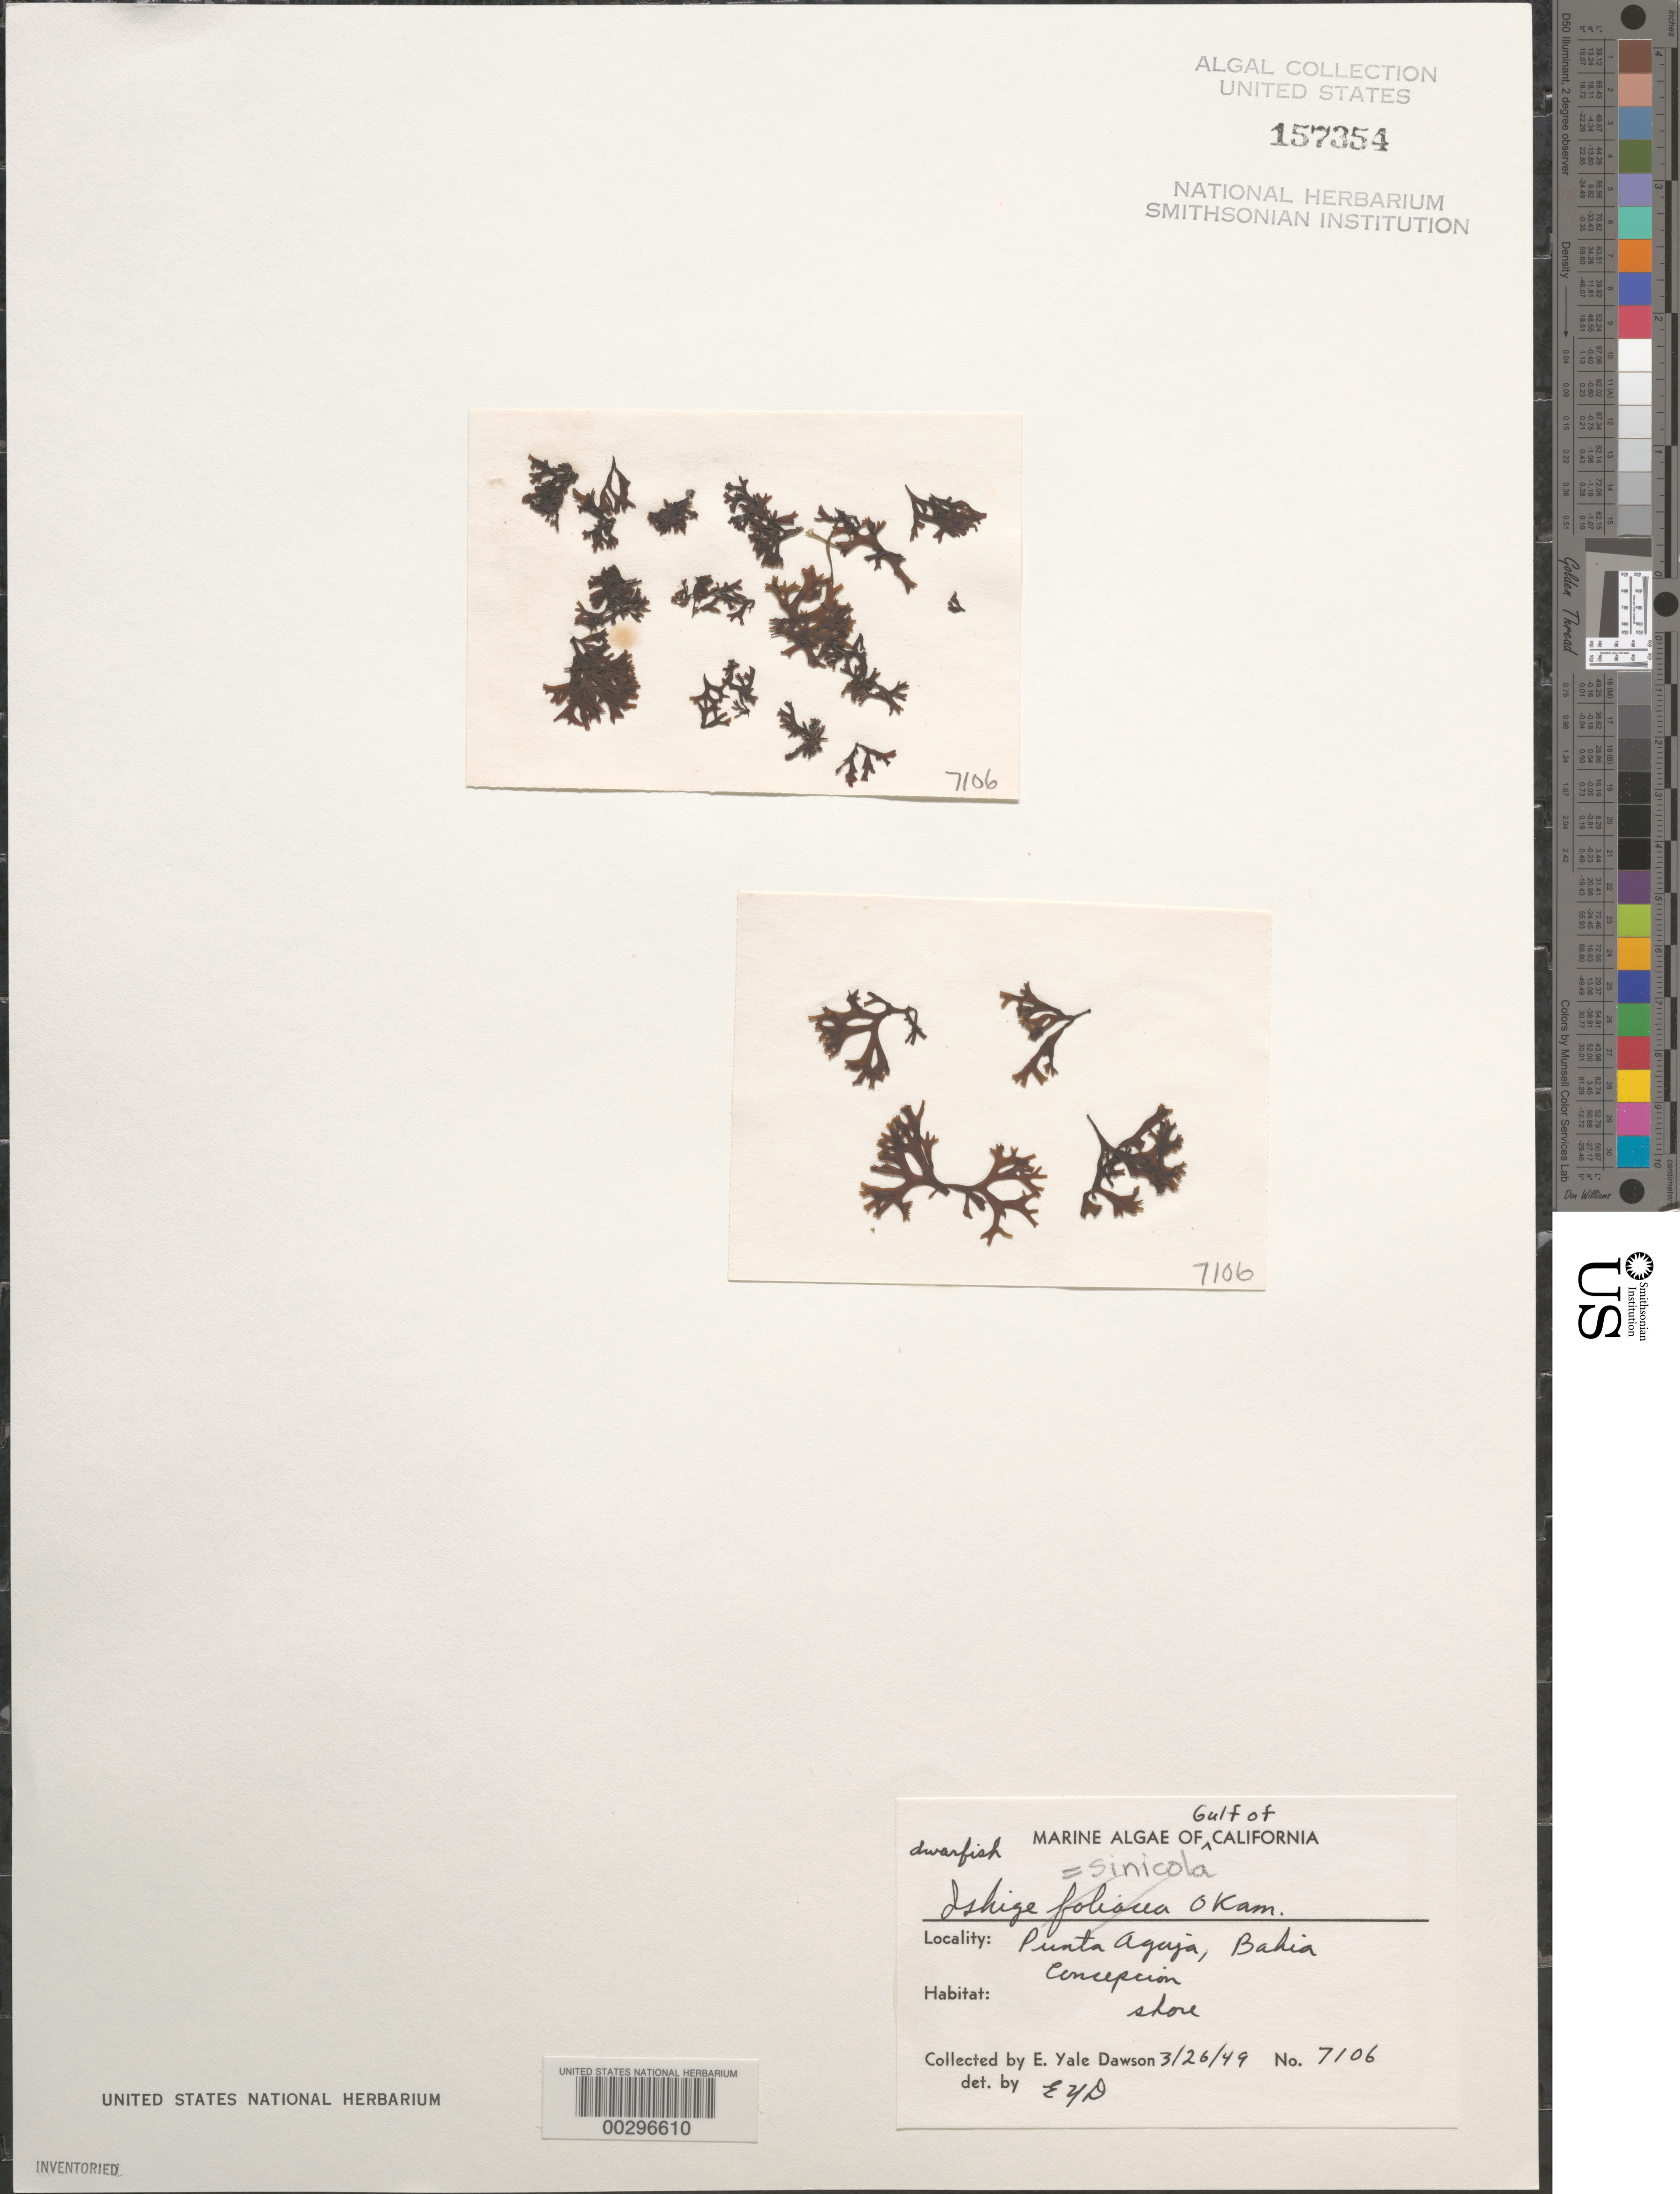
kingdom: Chromista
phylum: Ochrophyta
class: Phaeophyceae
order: Ishigeales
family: Ishigeaceae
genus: Ishige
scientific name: Ishige sinicola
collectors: E. Y. Dawson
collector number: EYD 7106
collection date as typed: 26 Mar 1949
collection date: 1949-03-26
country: Mexico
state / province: Baja California Sur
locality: Punta Aguja, Bahia Concepcion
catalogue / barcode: US 157354